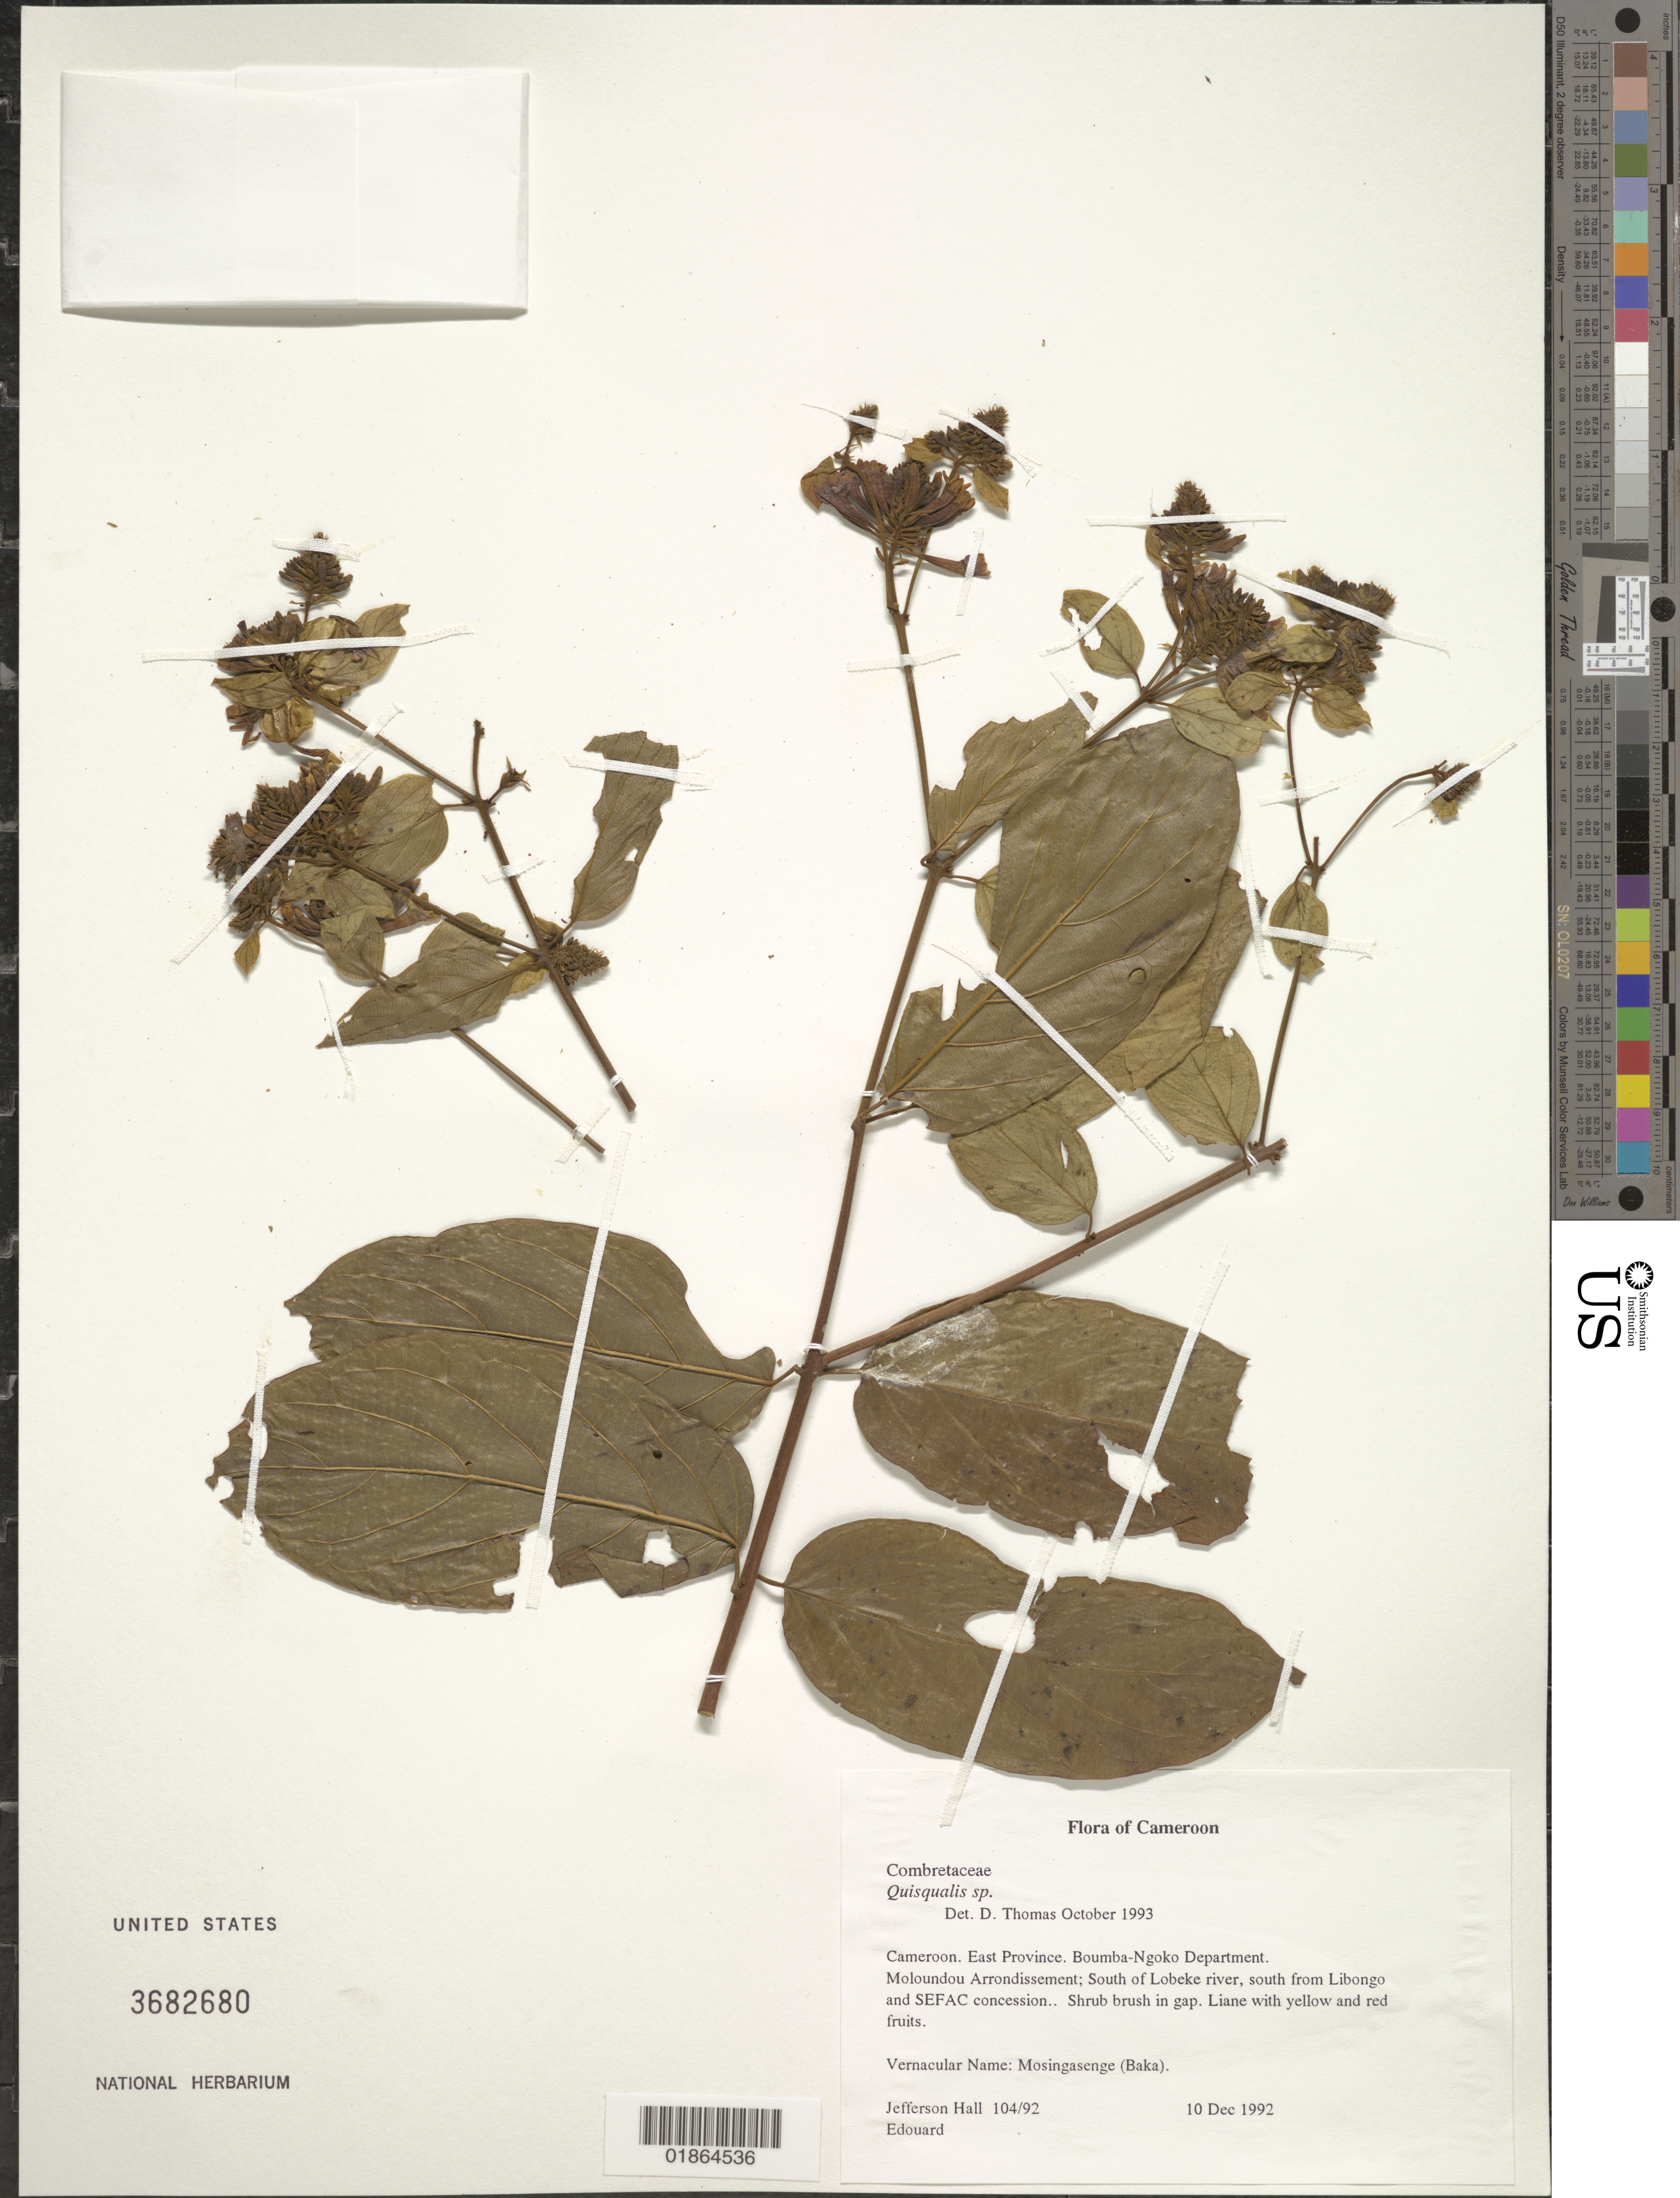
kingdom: Plantae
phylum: Tracheophyta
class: Magnoliopsida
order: Myrtales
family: Combretaceae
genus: Combretum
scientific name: Combretum sp.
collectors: J. Hall & -. Edouard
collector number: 104/92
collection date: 1992-12-10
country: Cameroon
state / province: Est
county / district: Boumba-ngoko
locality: Moloundou Arrondissement; old SFIS logging concession.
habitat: Shrub brush in gap.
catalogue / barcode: US 3682680